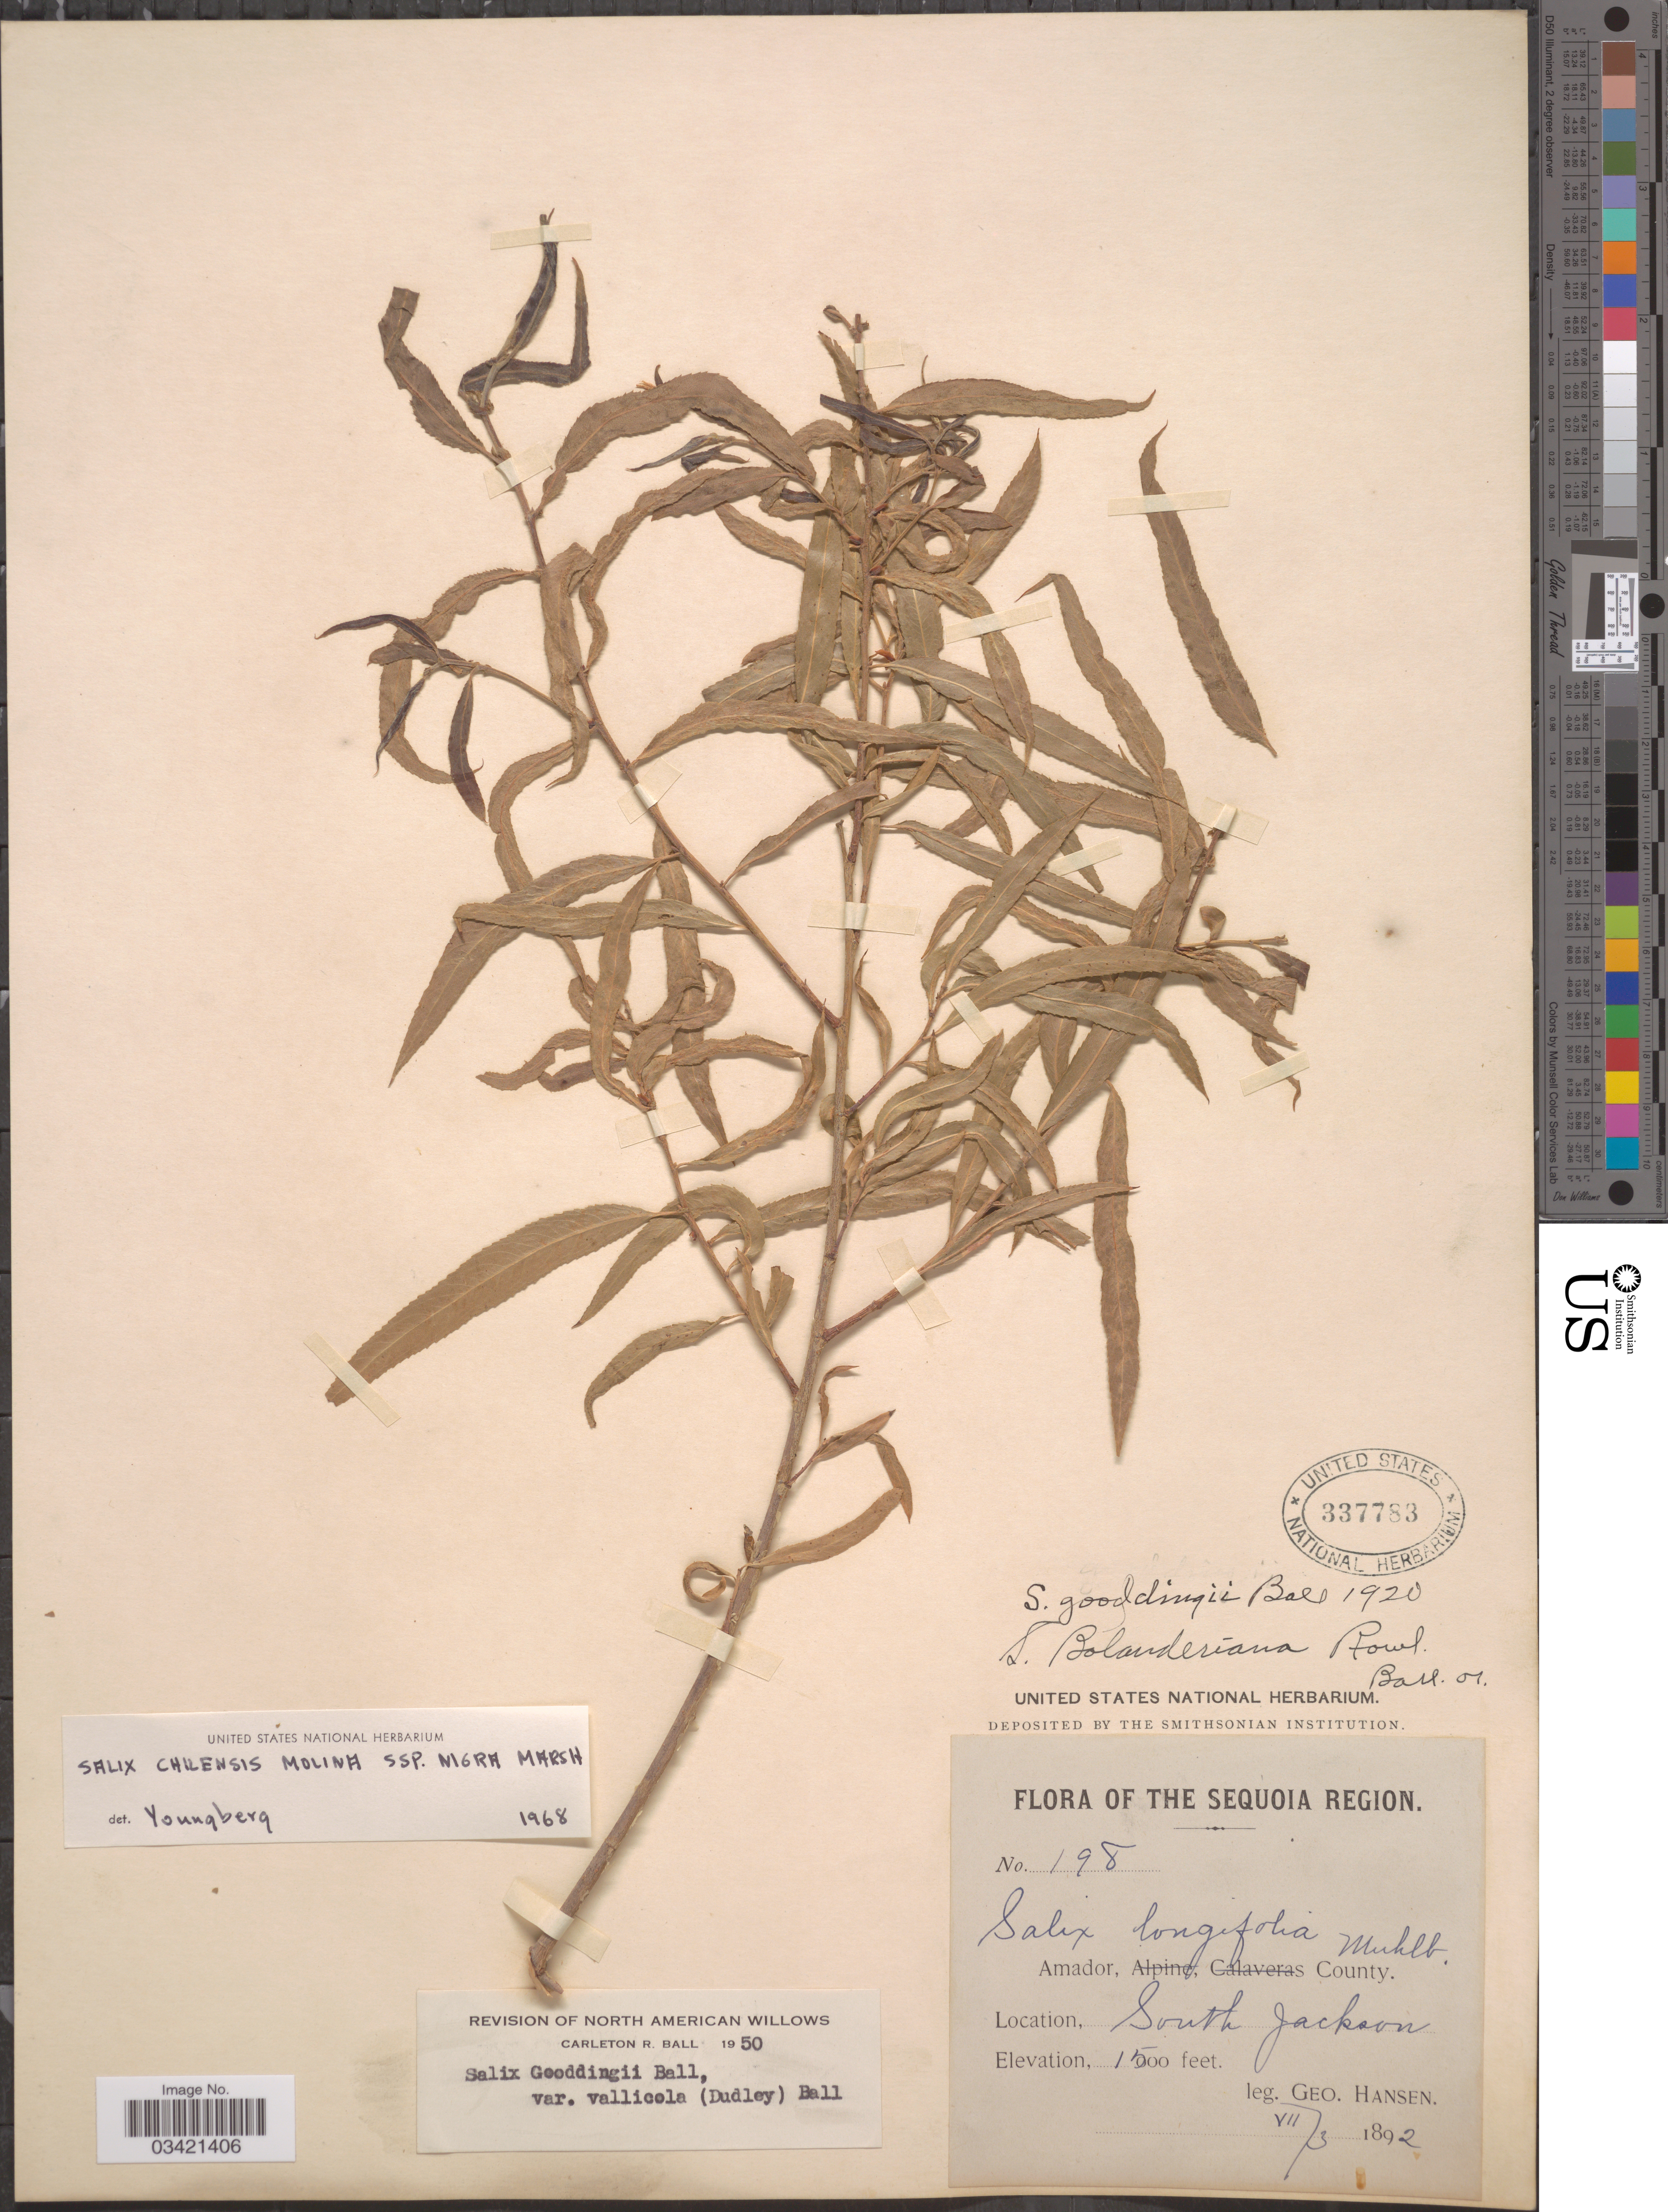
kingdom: Plantae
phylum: Tracheophyta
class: Magnoliopsida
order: Malpighiales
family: Salicaceae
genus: Salix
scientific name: Salix gooddingii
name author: C.R. Ball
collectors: G. Hasen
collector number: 198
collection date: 1892-07-03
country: United States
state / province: California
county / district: Amador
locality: The Sequoia Region. Amador, County. South Jackson.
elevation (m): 457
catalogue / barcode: US 337783